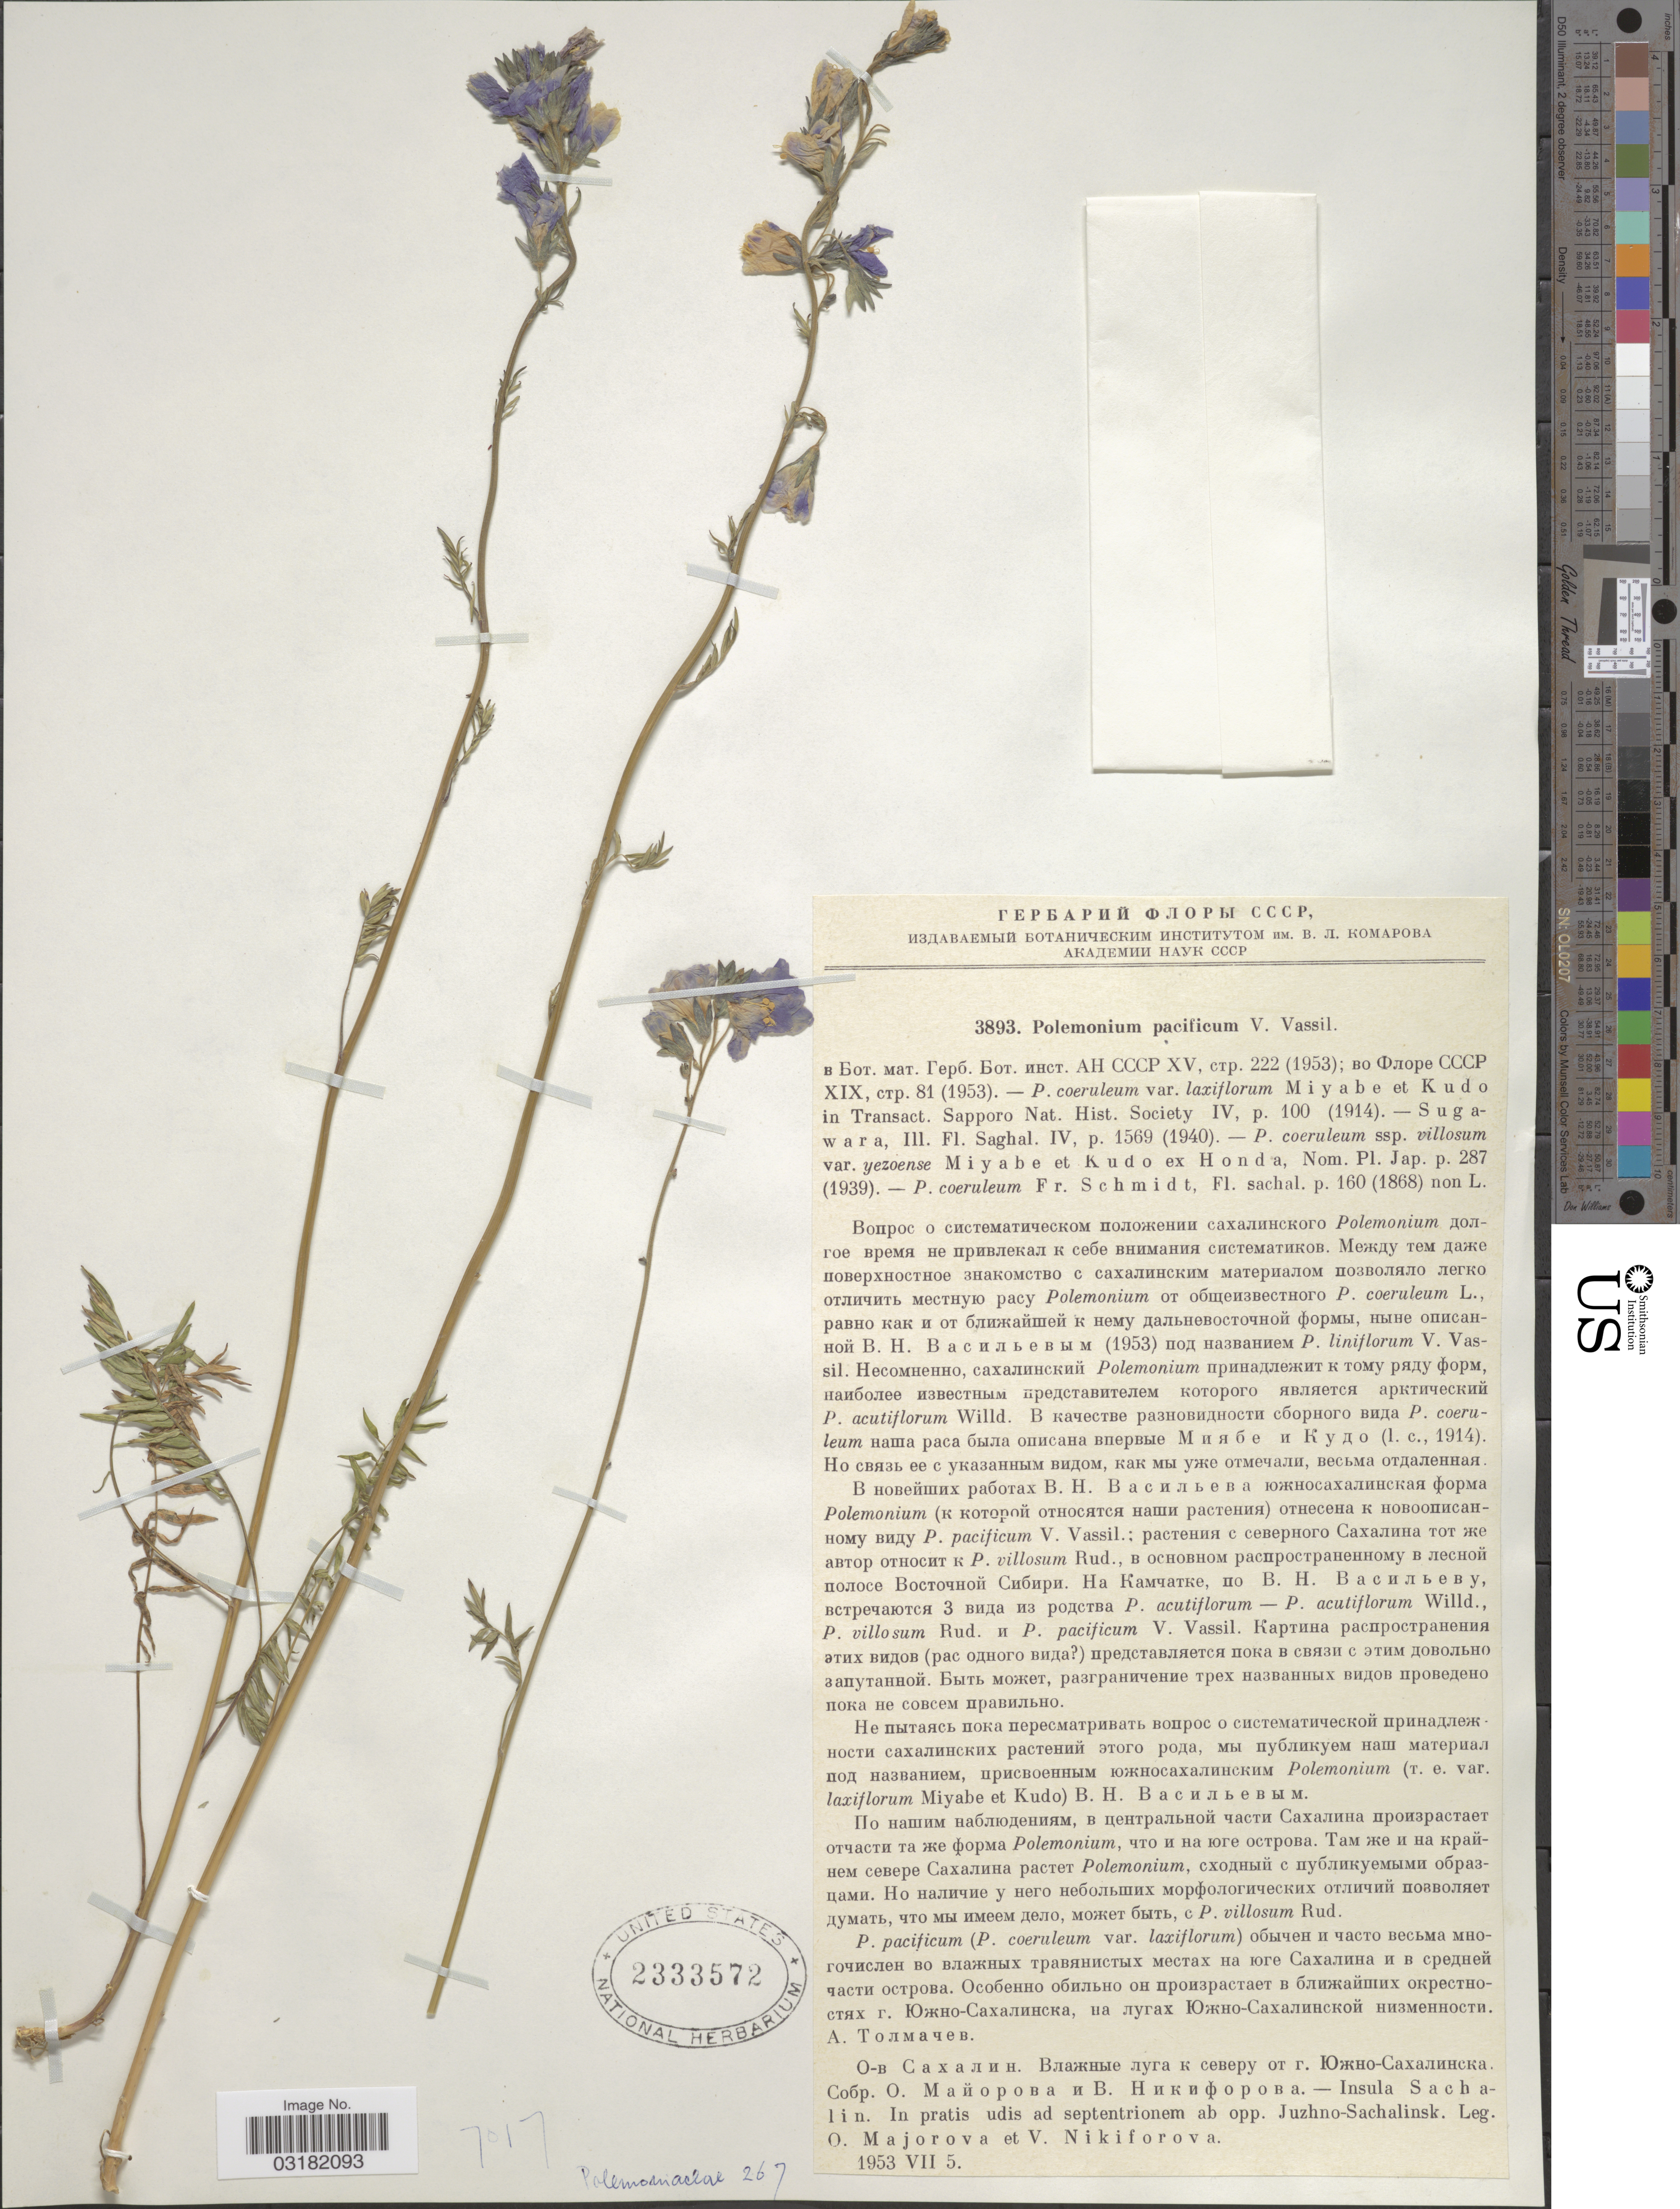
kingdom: Plantae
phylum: Tracheophyta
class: Magnoliopsida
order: Ericales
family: Polemoniaceae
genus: Polemonium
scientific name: Polemonium pacificum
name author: V.N. Vassil.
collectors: O. Majorova & V. Nikiforova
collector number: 3893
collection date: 1953-07-05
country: Russian Federation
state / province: Sakhalin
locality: Insula Sachalin. In pratis udis ad septentrionem ab opp. Juzhno-Sachalinsk.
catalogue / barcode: US 2333572